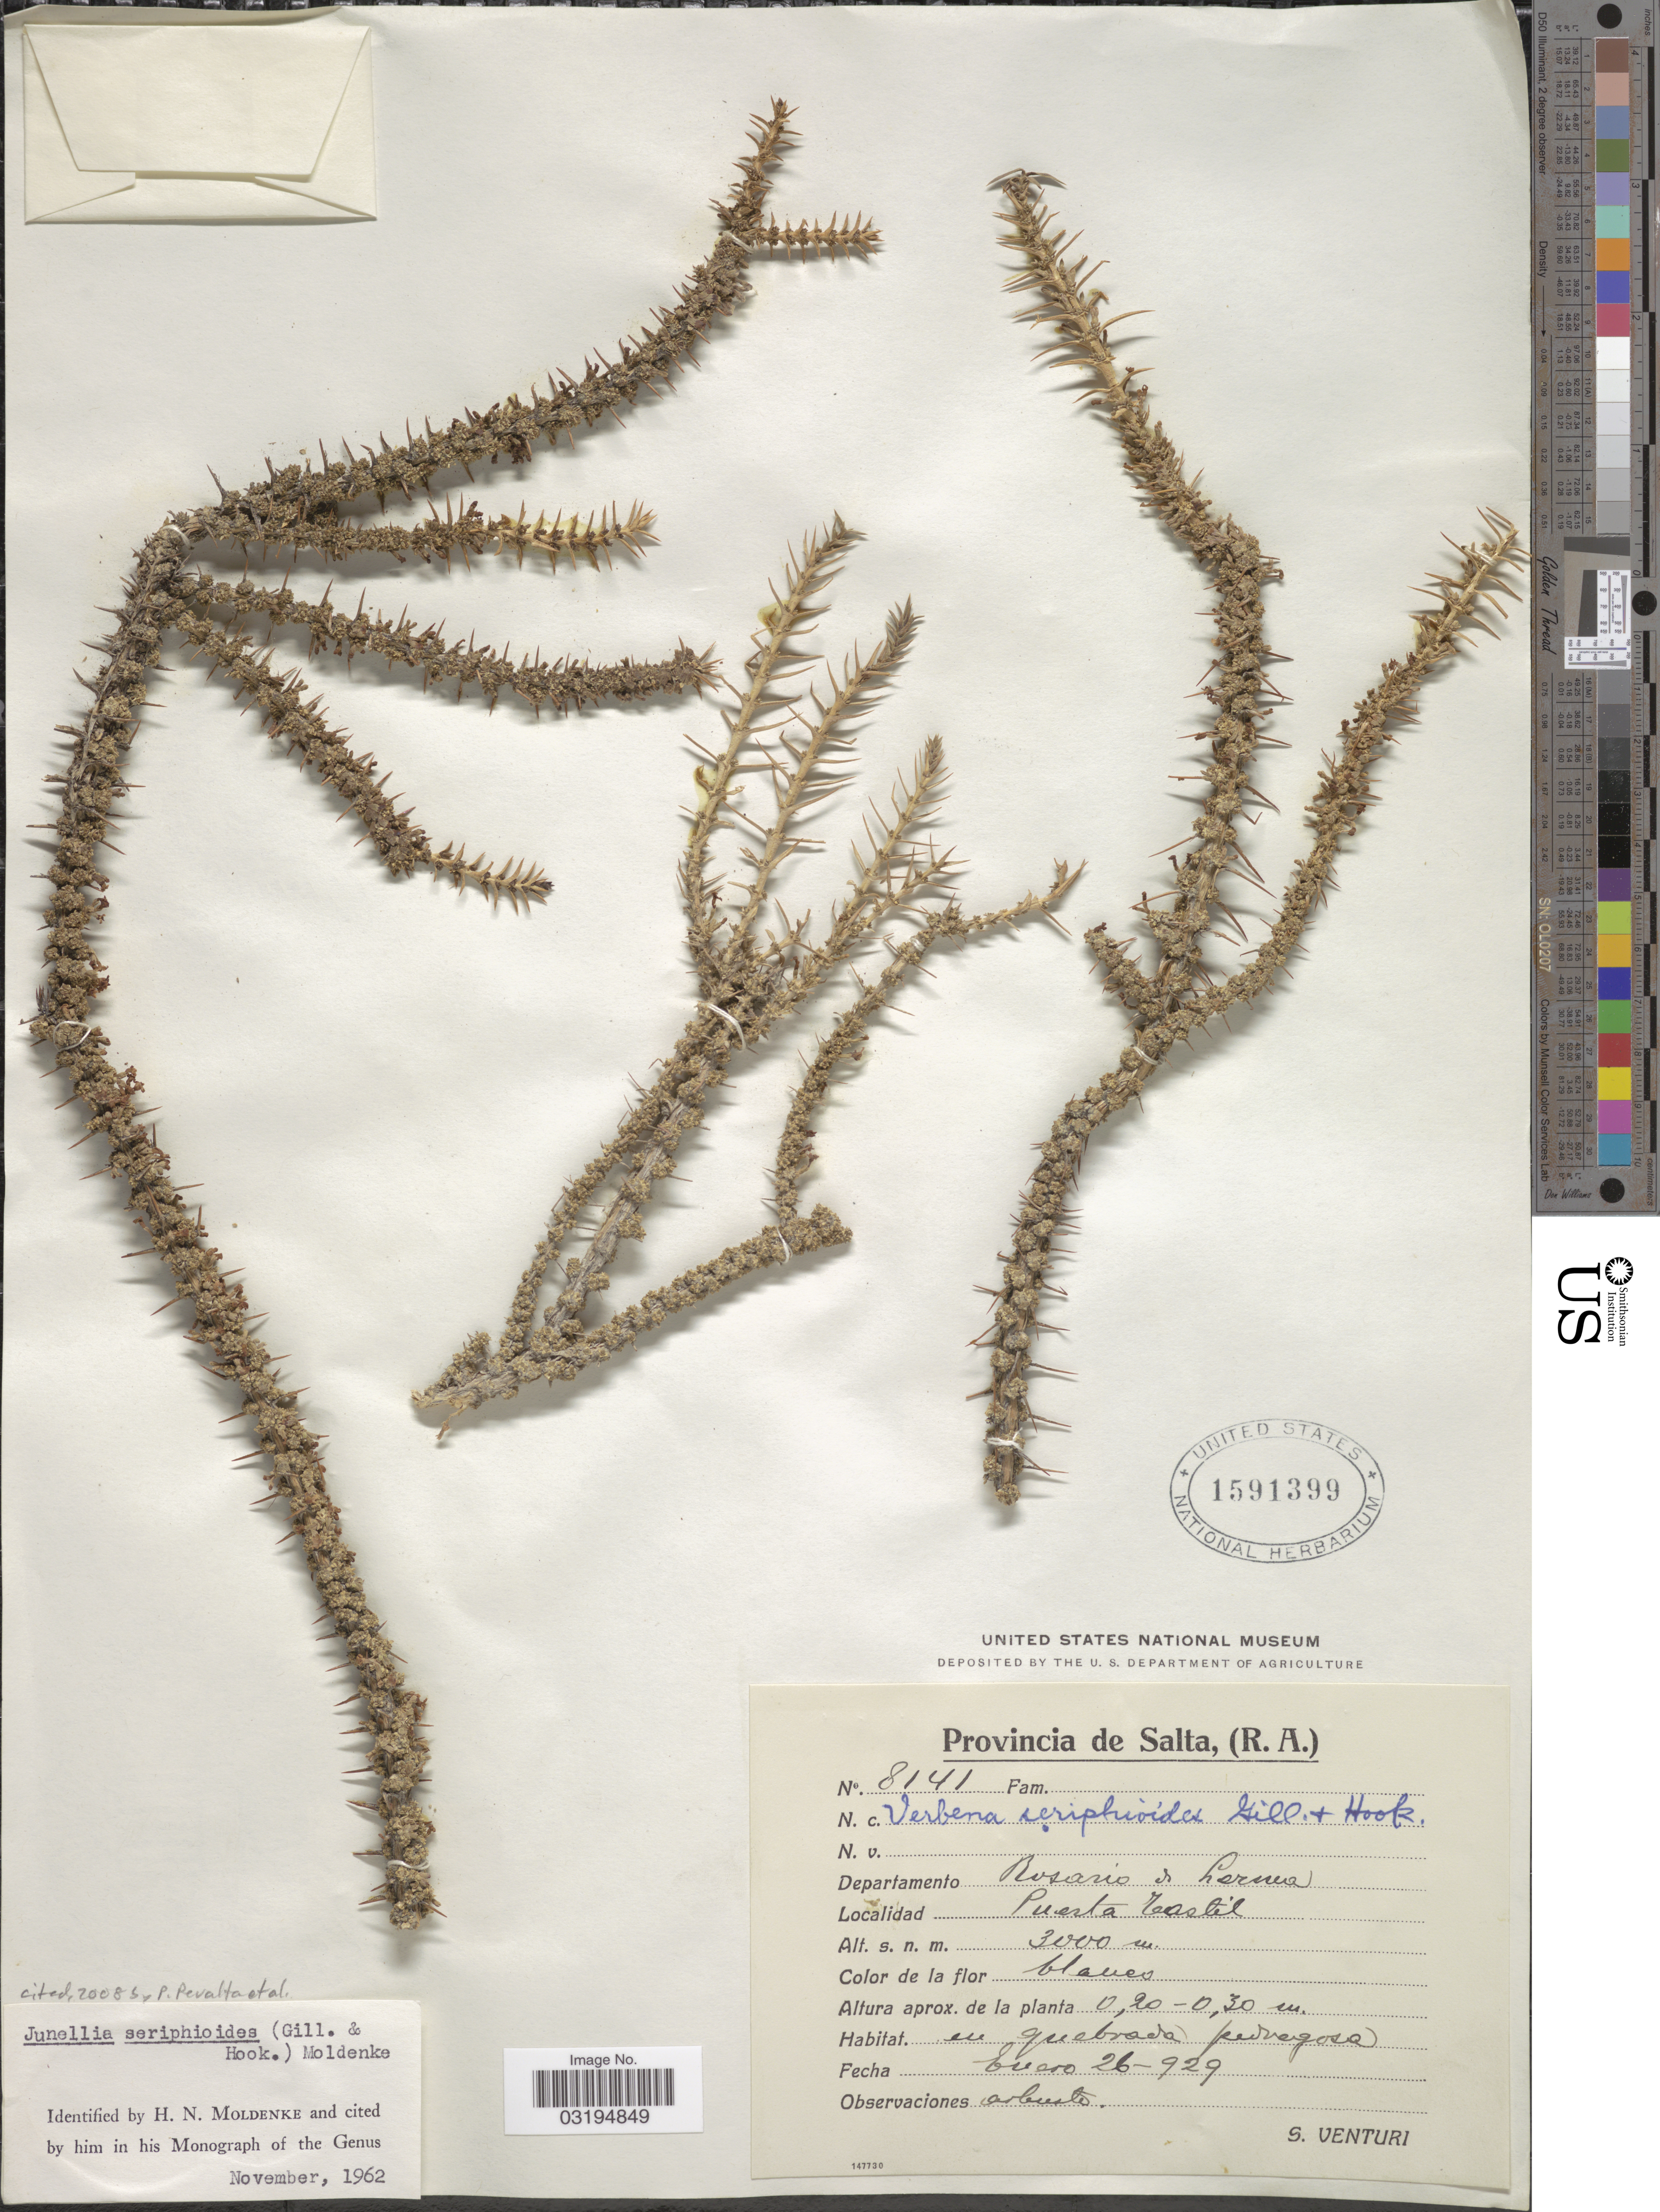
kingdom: Plantae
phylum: Tracheophyta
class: Magnoliopsida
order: Lamiales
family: Verbenaceae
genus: Junellia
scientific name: Junellia seriphioides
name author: (Gillies & Hook.) Moldenke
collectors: S. Venturi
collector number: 8141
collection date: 1929-01-26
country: Argentina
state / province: Salta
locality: Departamento Rosario de Lerma. Puerta Tastil.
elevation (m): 3000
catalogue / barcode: US 1591399